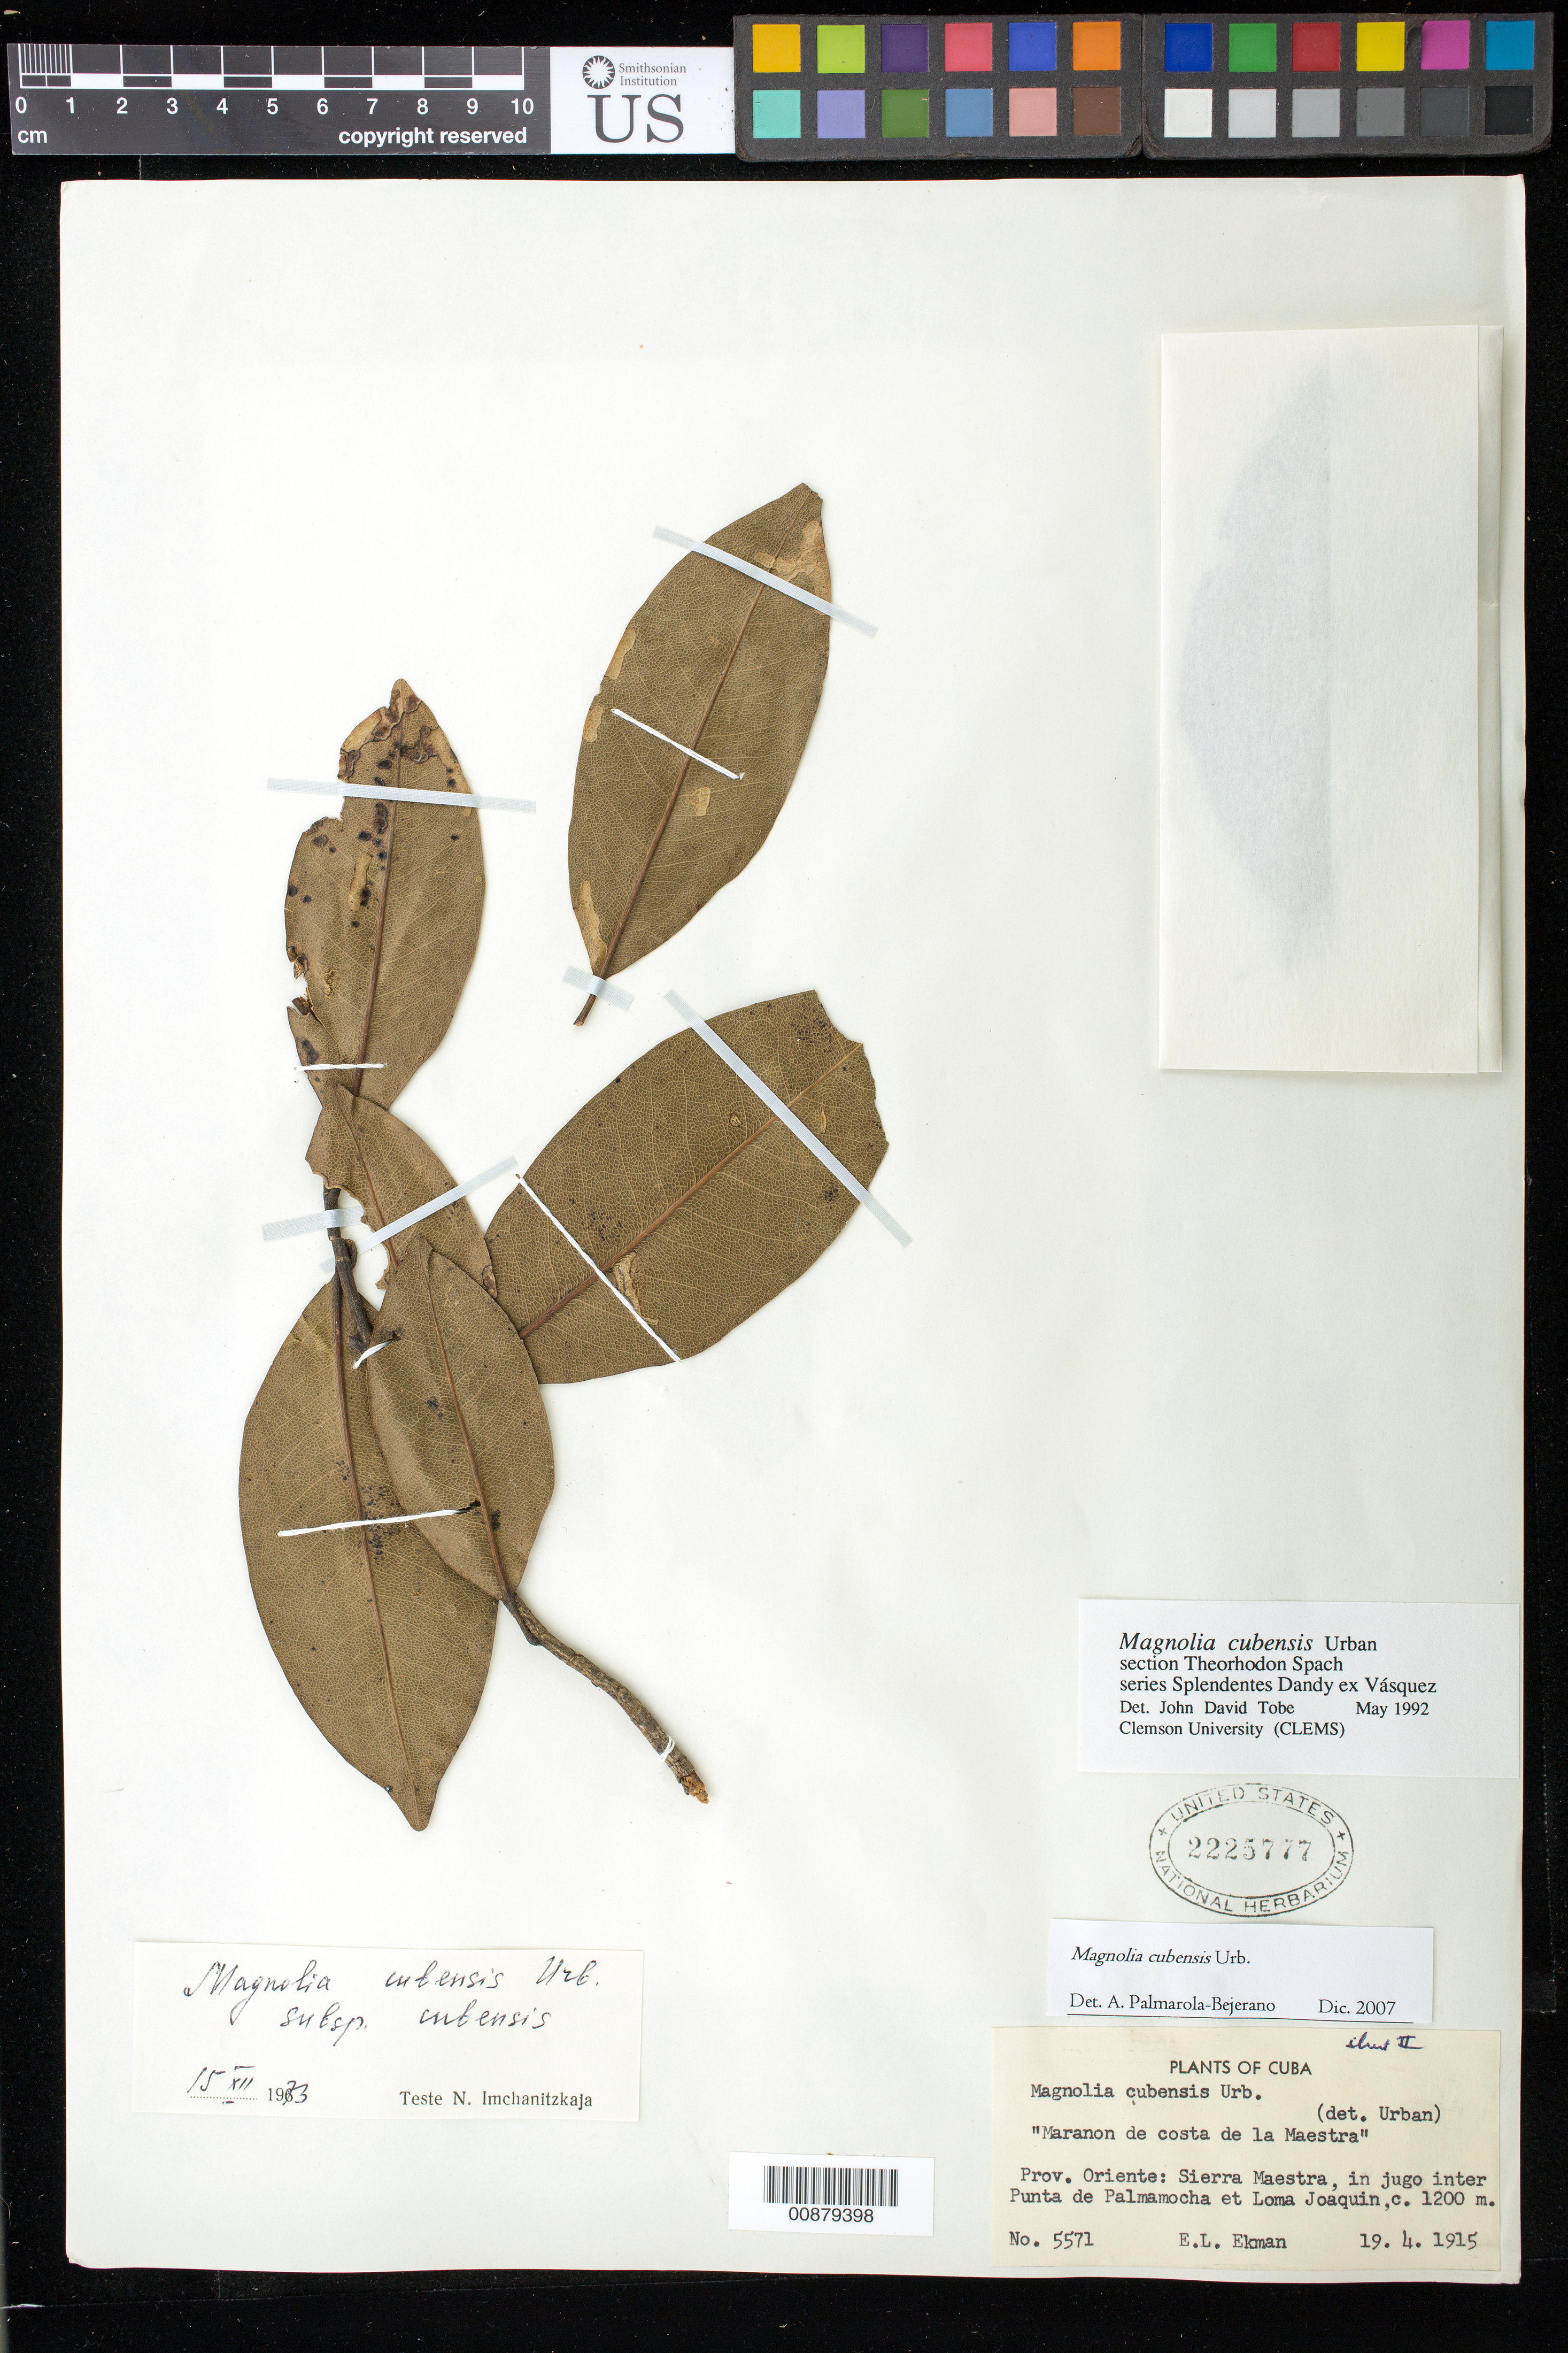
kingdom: Plantae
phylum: Tracheophyta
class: Magnoliopsida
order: Magnoliales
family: Magnoliaceae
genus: Magnolia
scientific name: Magnolia cubensis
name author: Urb.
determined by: Palmarola-Bejerano, A.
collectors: E. L. Ekman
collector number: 5571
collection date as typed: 19 Apr 1915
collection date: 1915-04-19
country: Cuba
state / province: Oriente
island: Cuba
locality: Sierra Maestra, in jugo inter Punta de Palmamocha et Loma Joaquin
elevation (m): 1200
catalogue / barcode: US 2225777